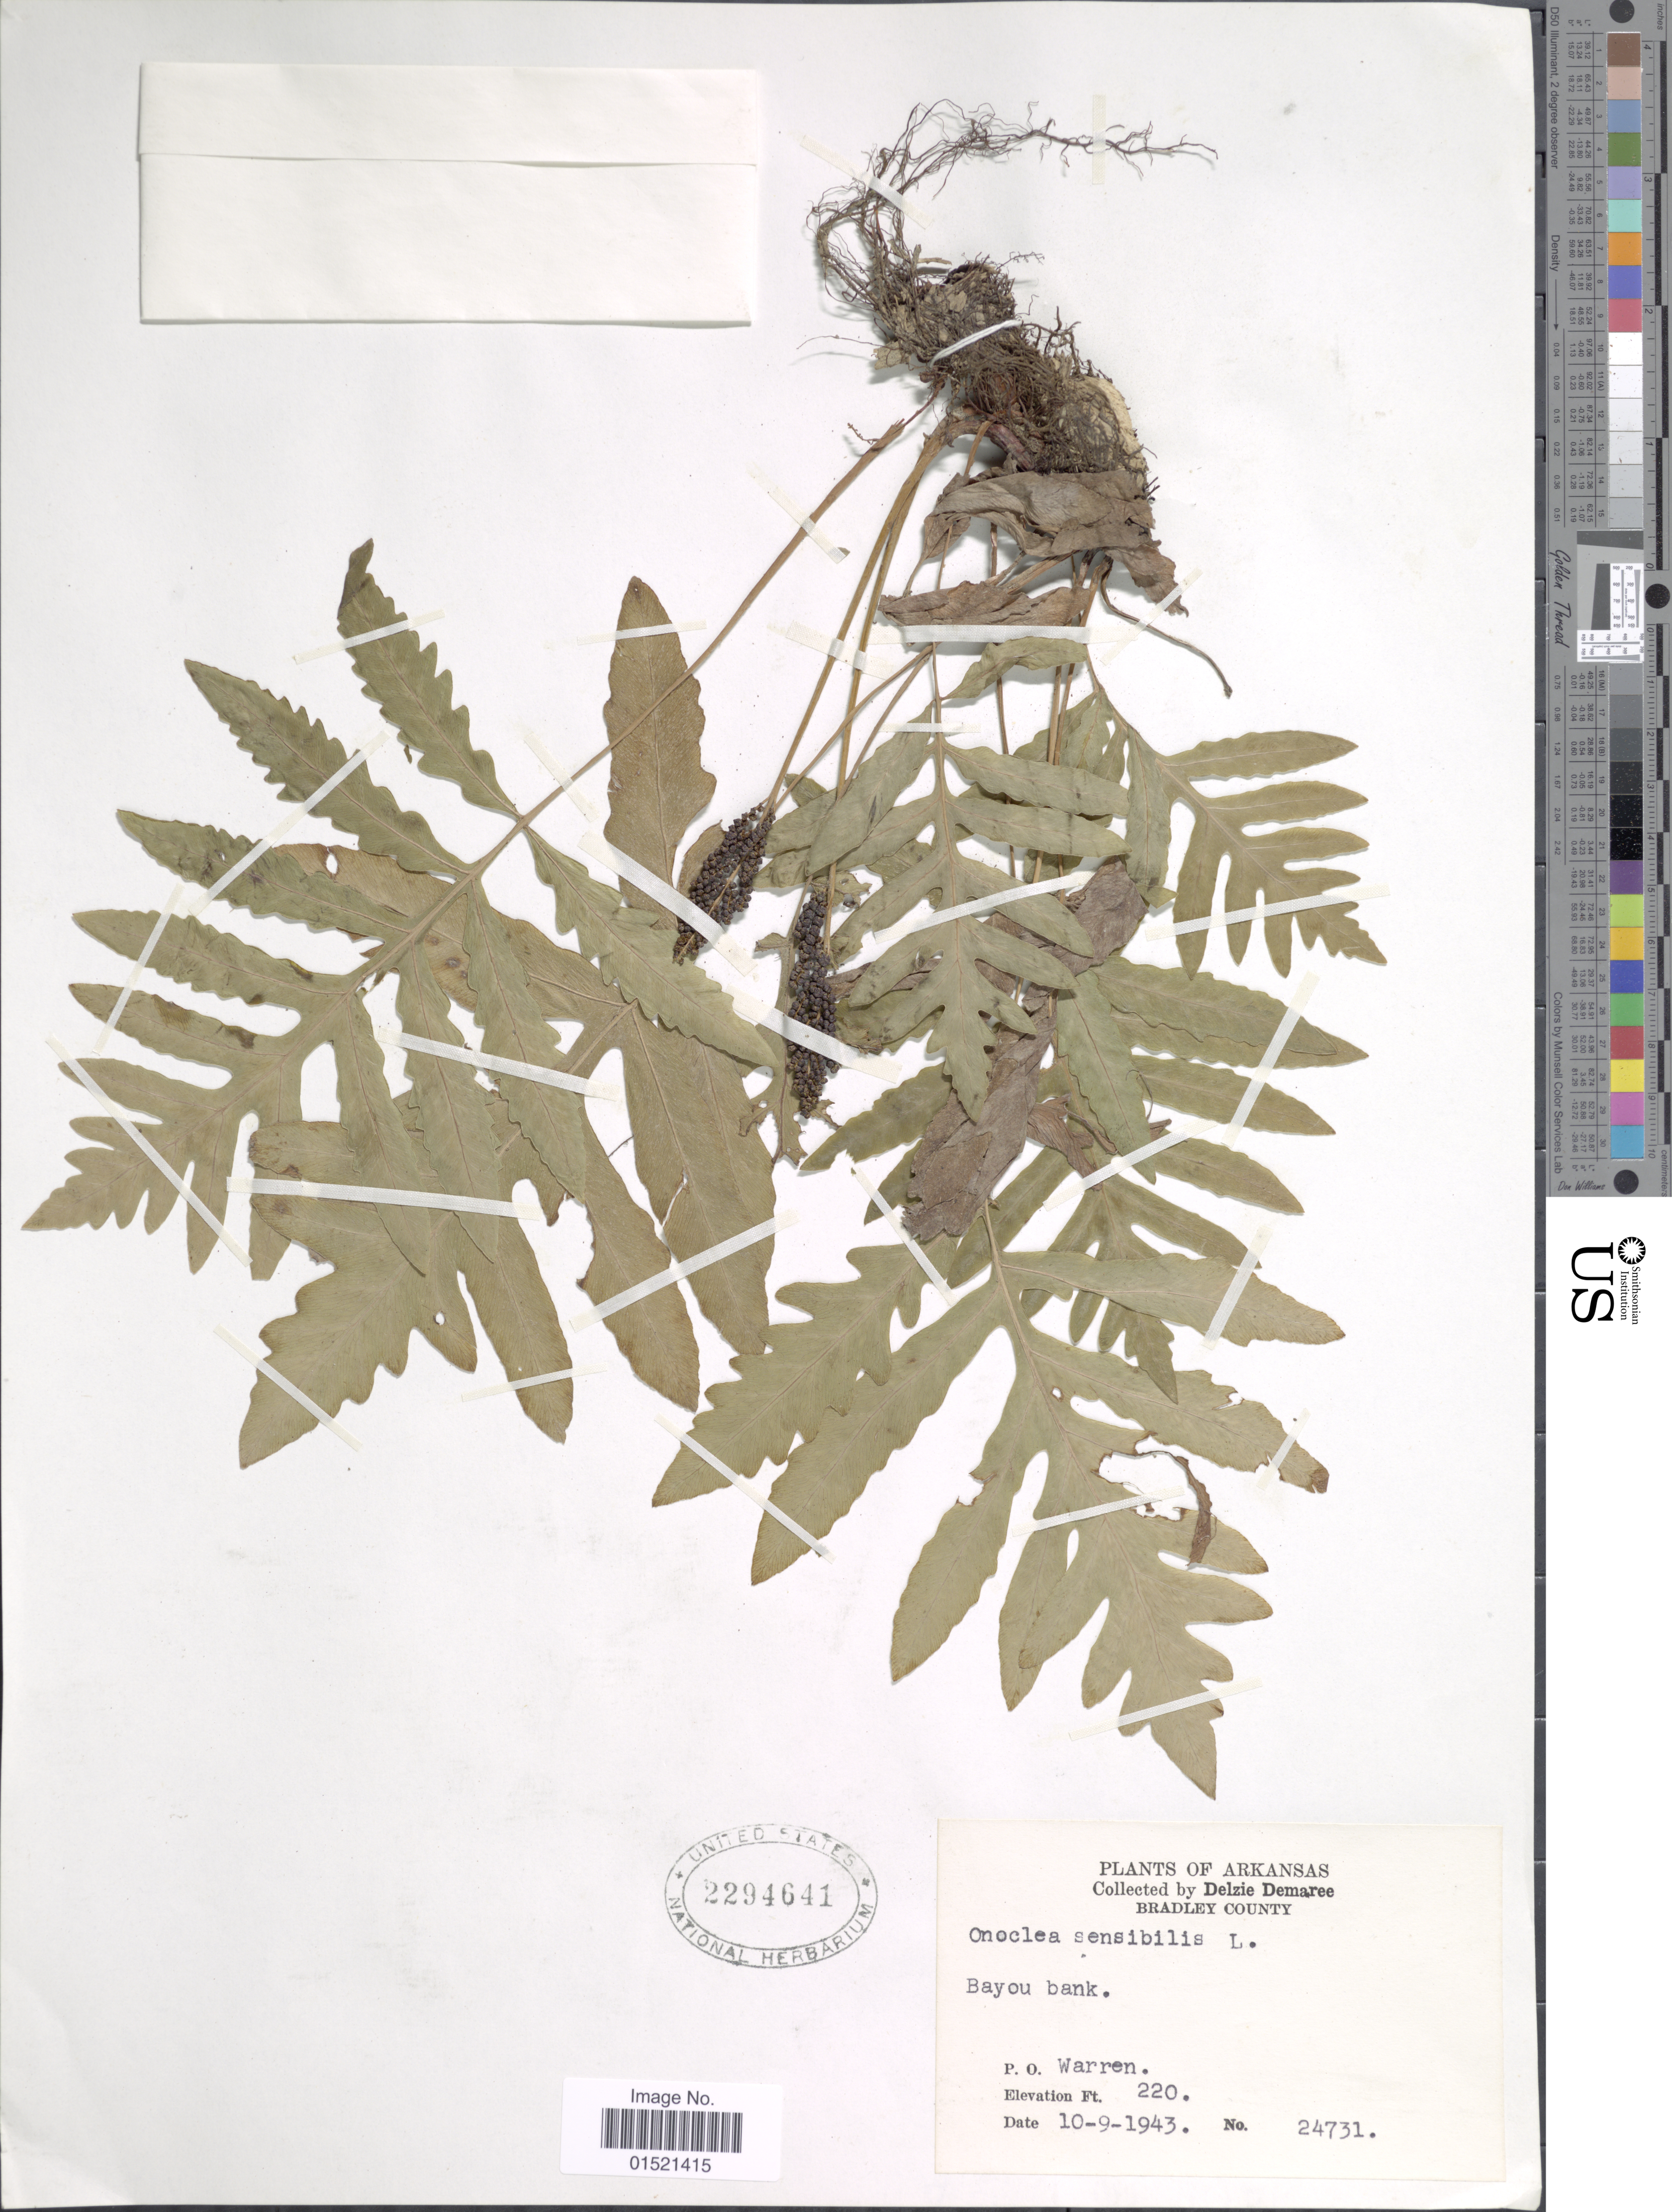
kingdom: Plantae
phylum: Tracheophyta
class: Polypodiopsida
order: Polypodiales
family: Onocleaceae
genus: Onoclea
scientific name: Onoclea sensibilis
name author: L.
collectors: D. Demaree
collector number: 24731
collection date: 1943-10-09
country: United States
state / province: Arkansas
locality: Bradley County, Bayou bank, P.O. Warren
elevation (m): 67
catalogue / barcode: US 2294641